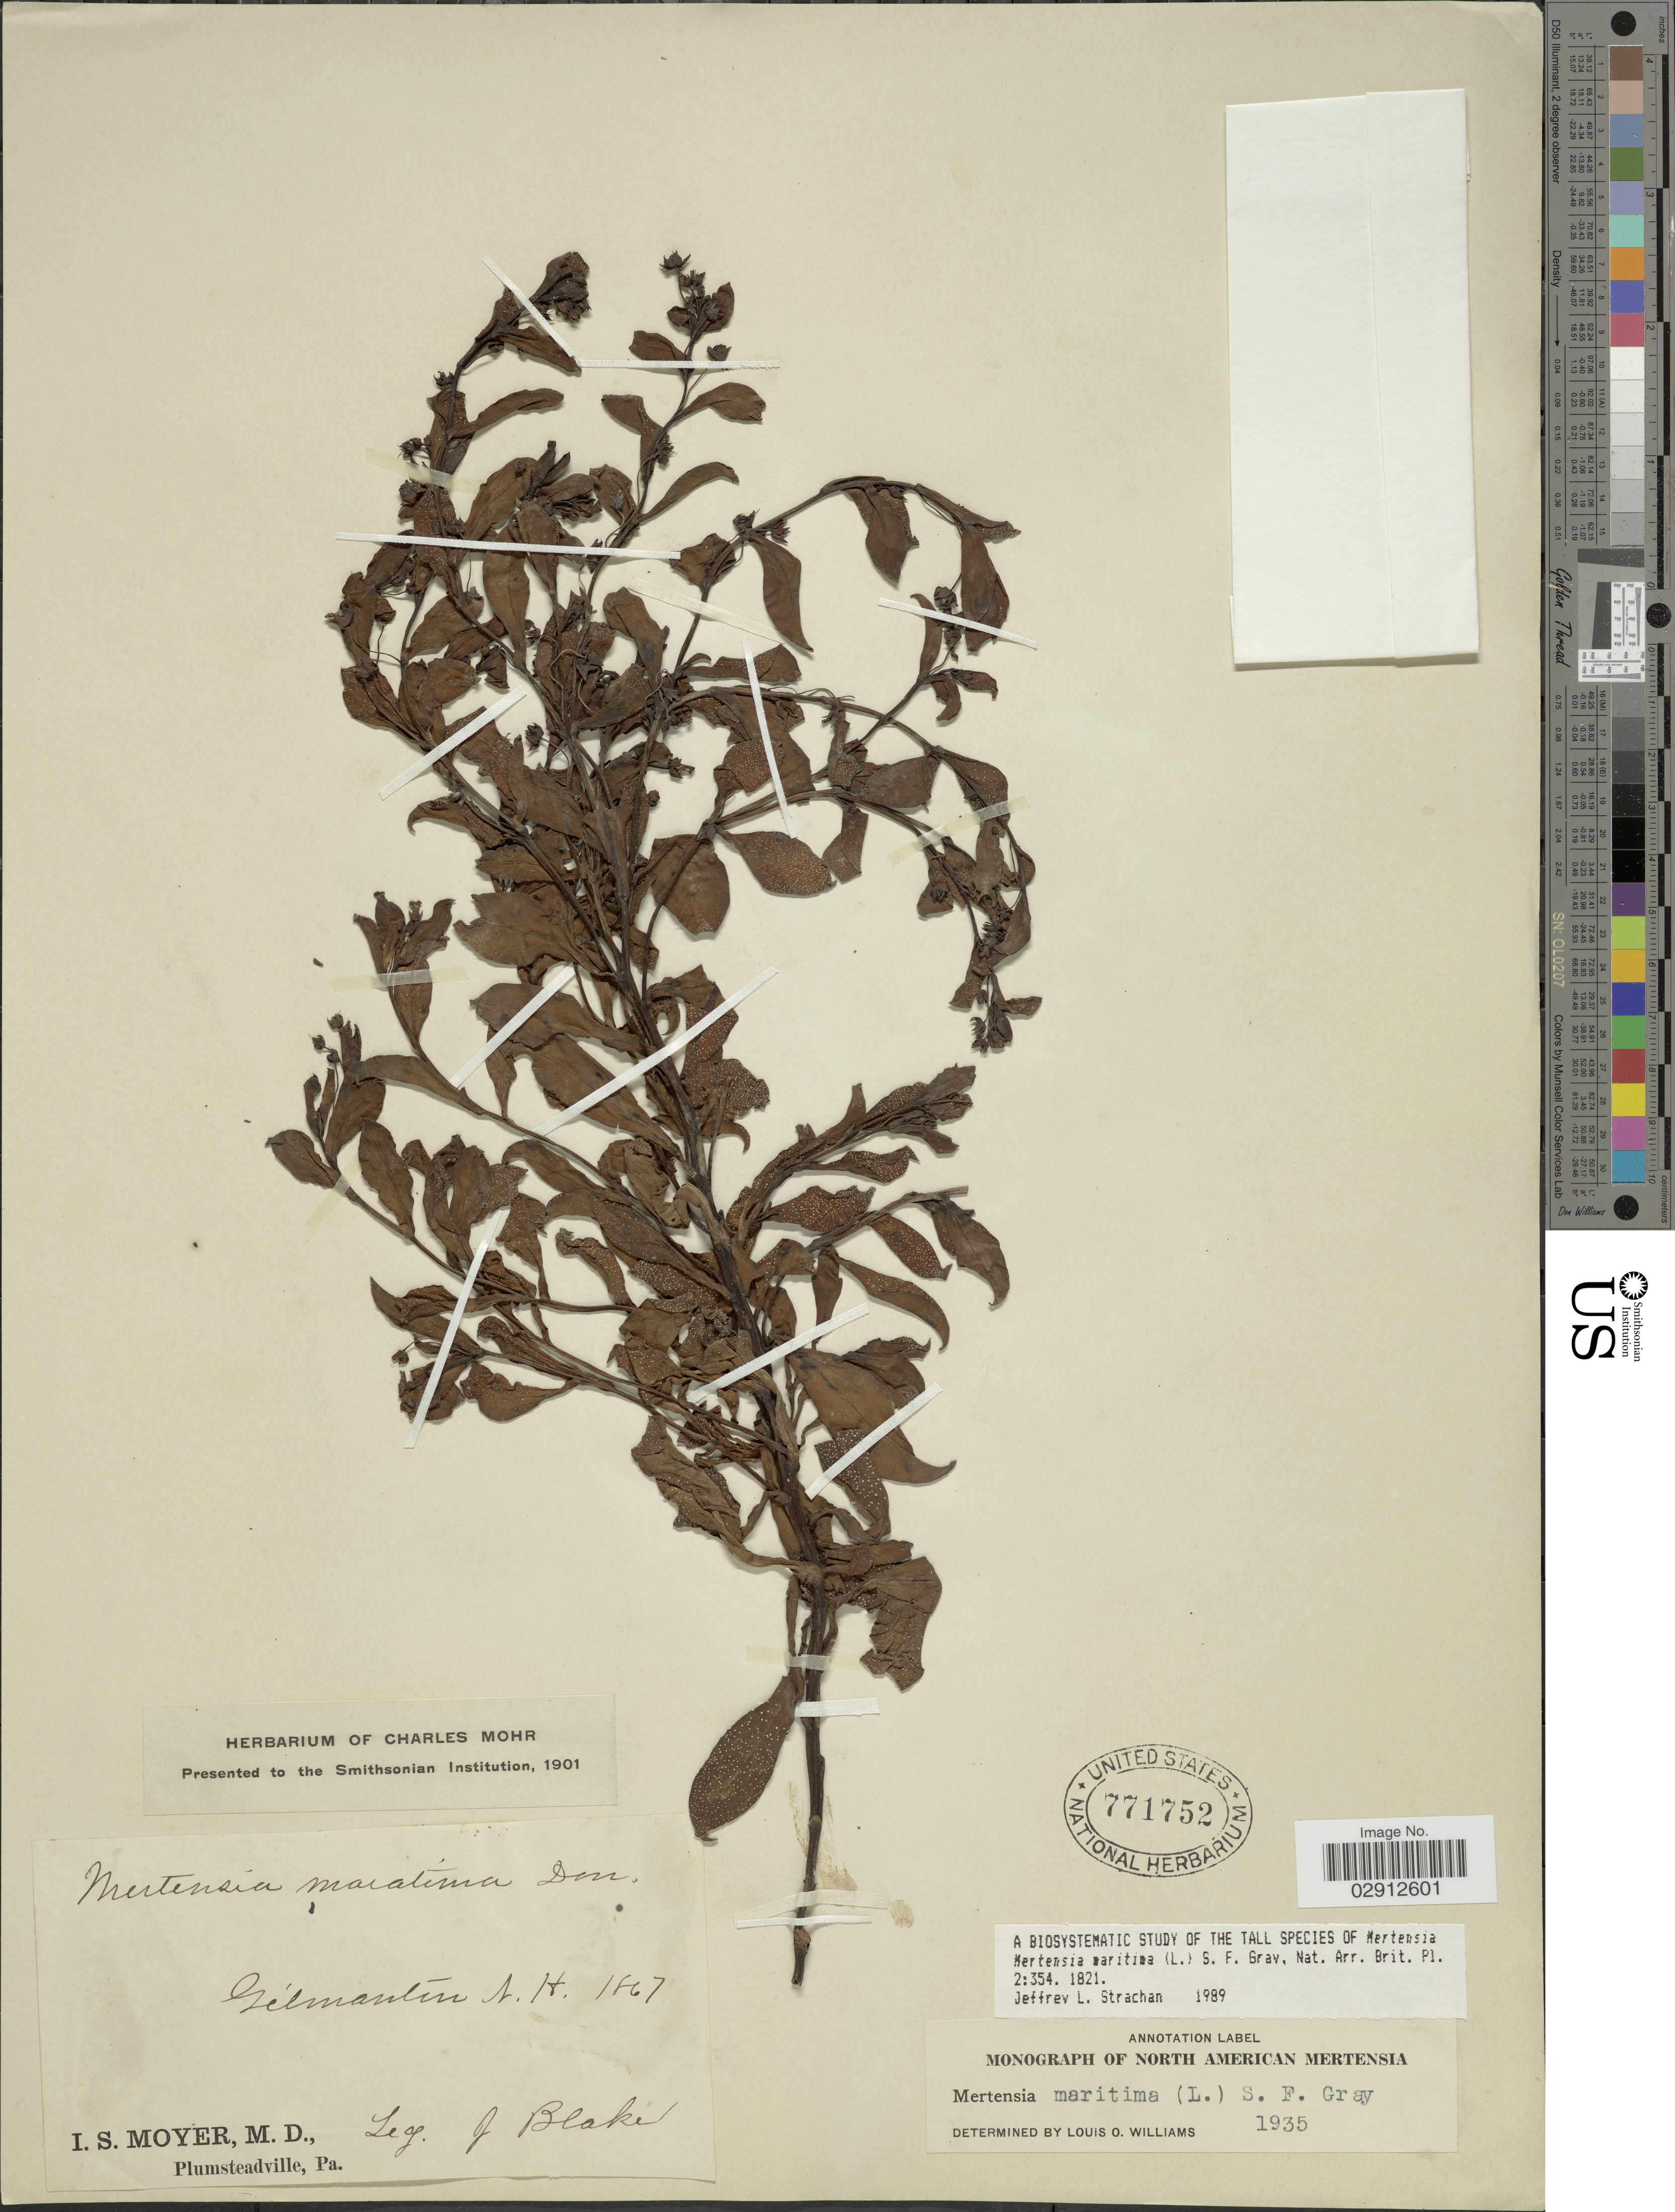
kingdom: Plantae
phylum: Tracheophyta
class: Magnoliopsida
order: Boraginales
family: Boraginaceae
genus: Mertensia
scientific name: Mertensia maritima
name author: (L.) S.F. Gray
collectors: I. S. Moyer & J. Blake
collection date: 1867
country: United States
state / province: New Hampshire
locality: Gelmantin.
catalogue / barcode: US 771752